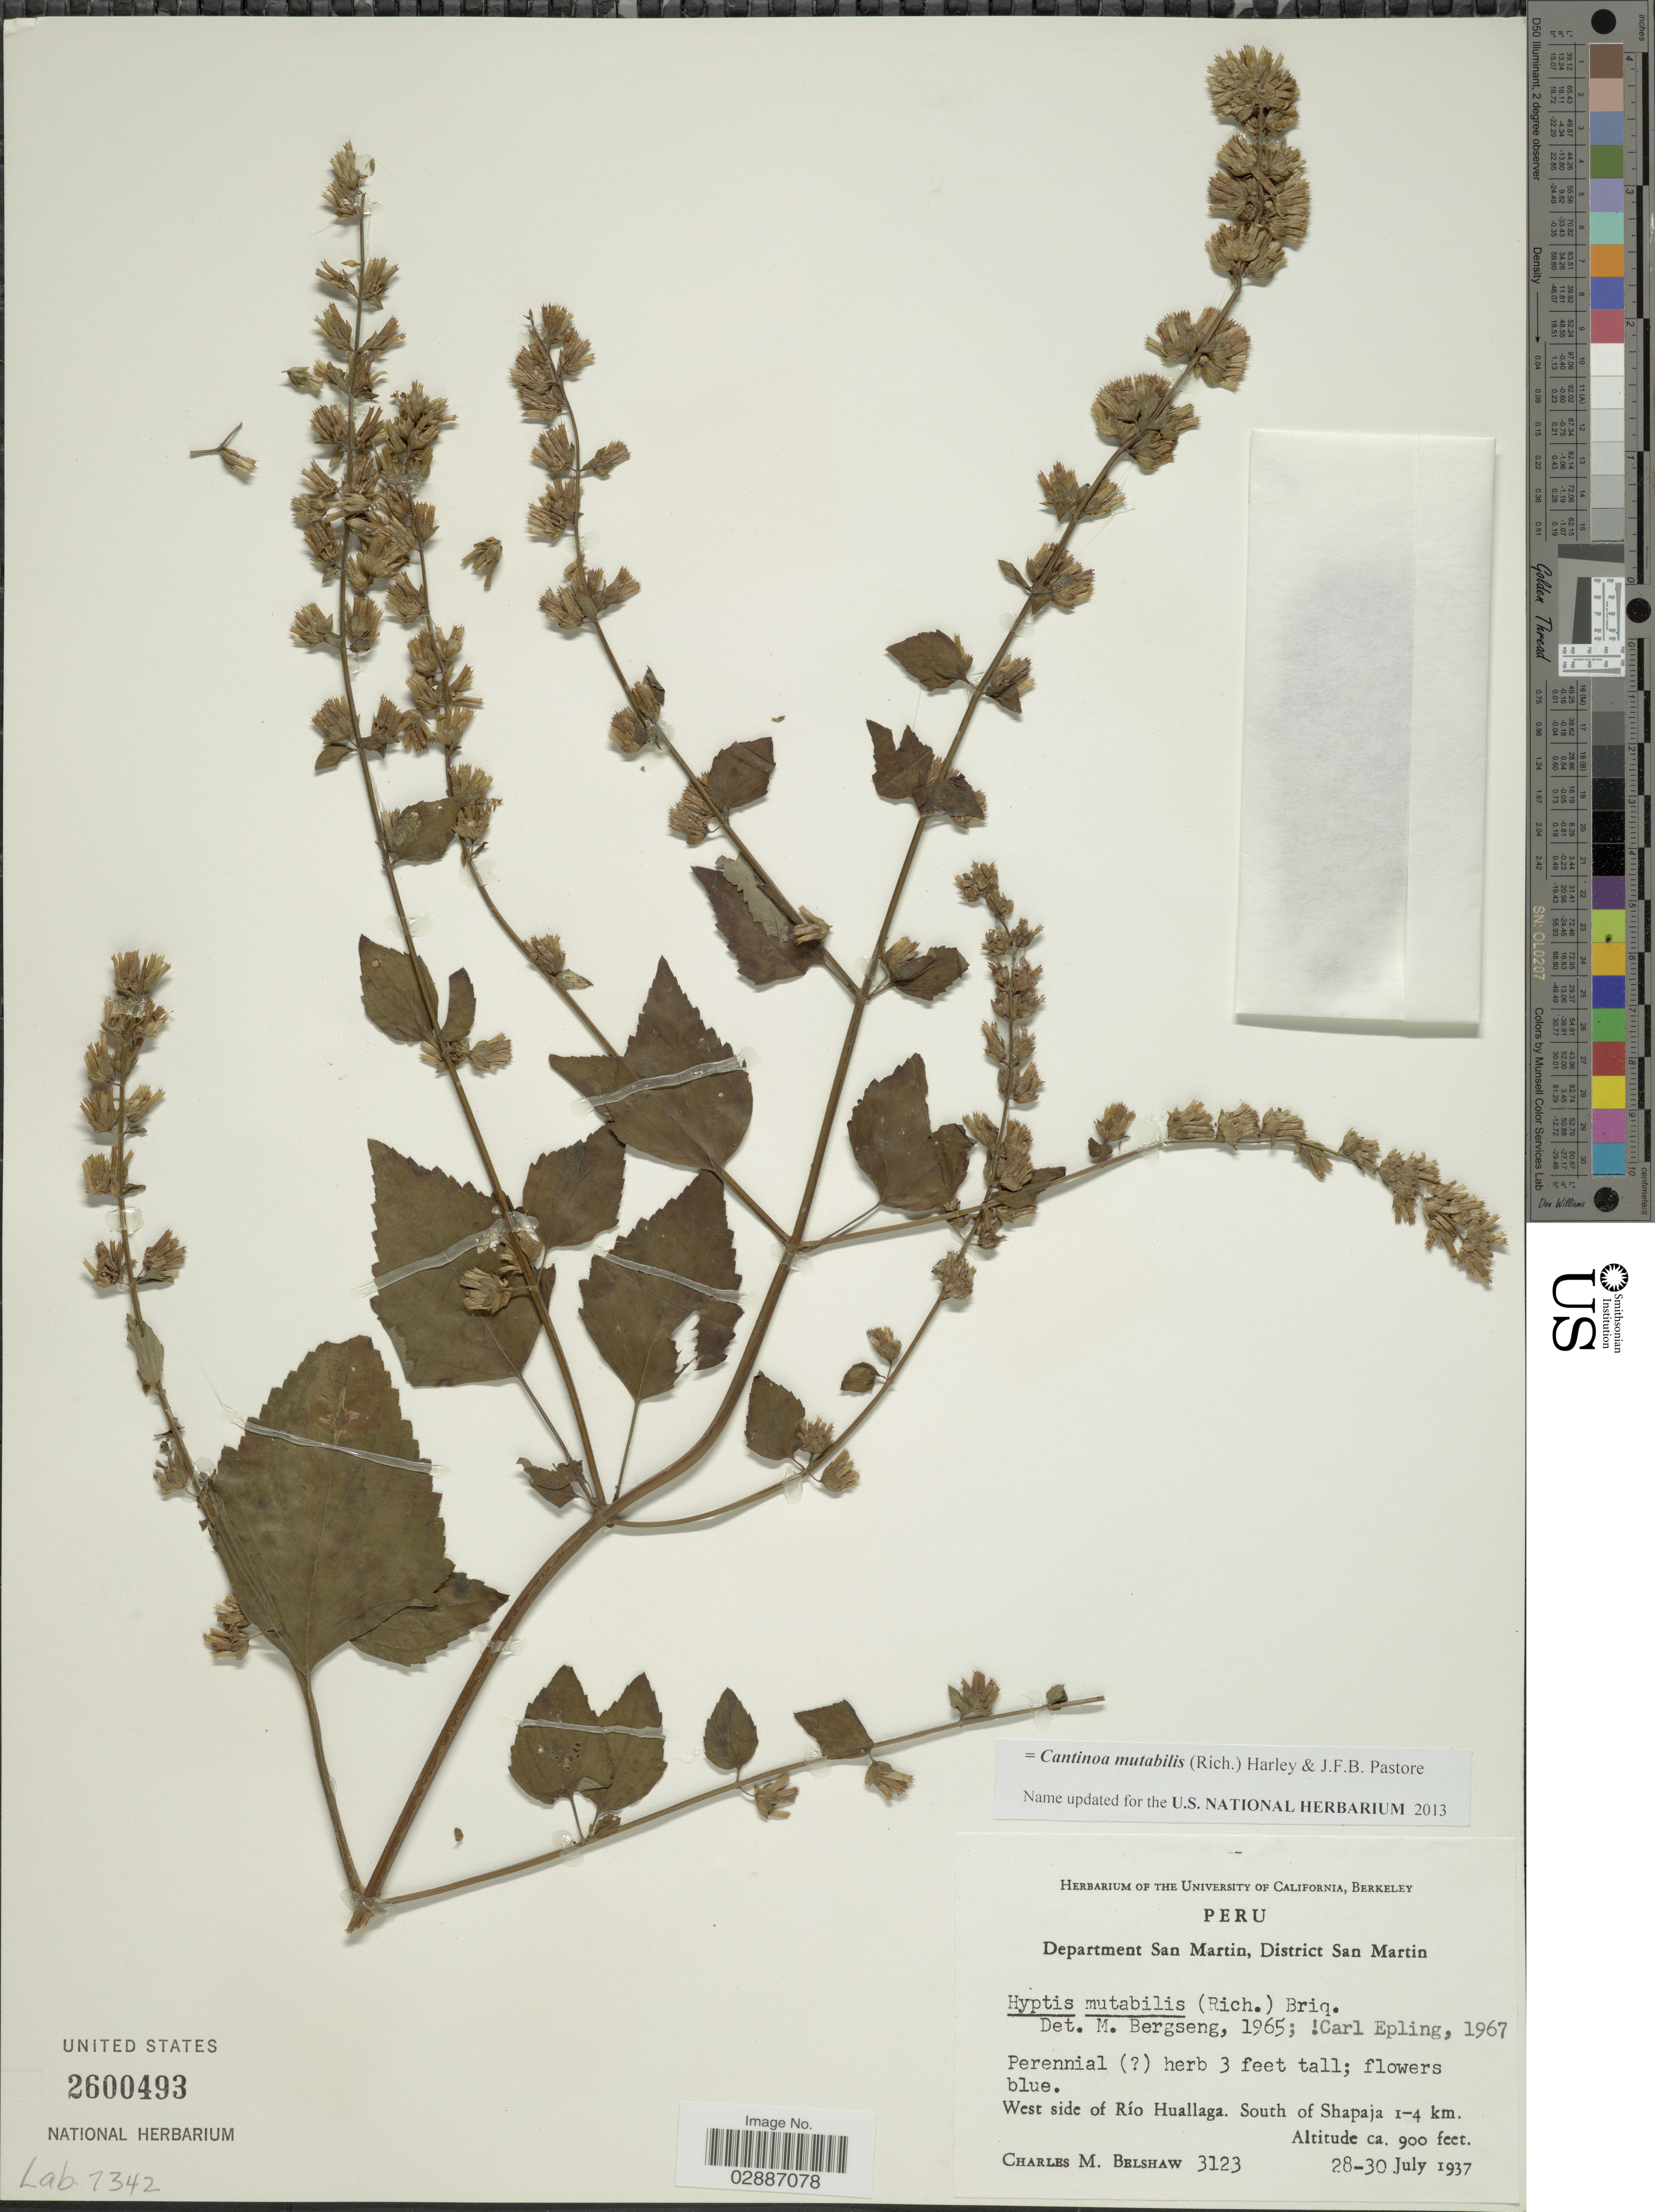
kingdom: Plantae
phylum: Tracheophyta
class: Magnoliopsida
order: Lamiales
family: Lamiaceae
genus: Cantinoa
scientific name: Cantinoa mutabilis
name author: (Epling) Harley & J.F.B. Pastore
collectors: C. Shaw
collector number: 3123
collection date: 1937-07-28/1937-07-30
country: Peru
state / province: San Martín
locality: Department San Martin, District San Martin. West side of Río Huallaga. South of Shapaja 1-4 km.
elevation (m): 274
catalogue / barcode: US 2600493